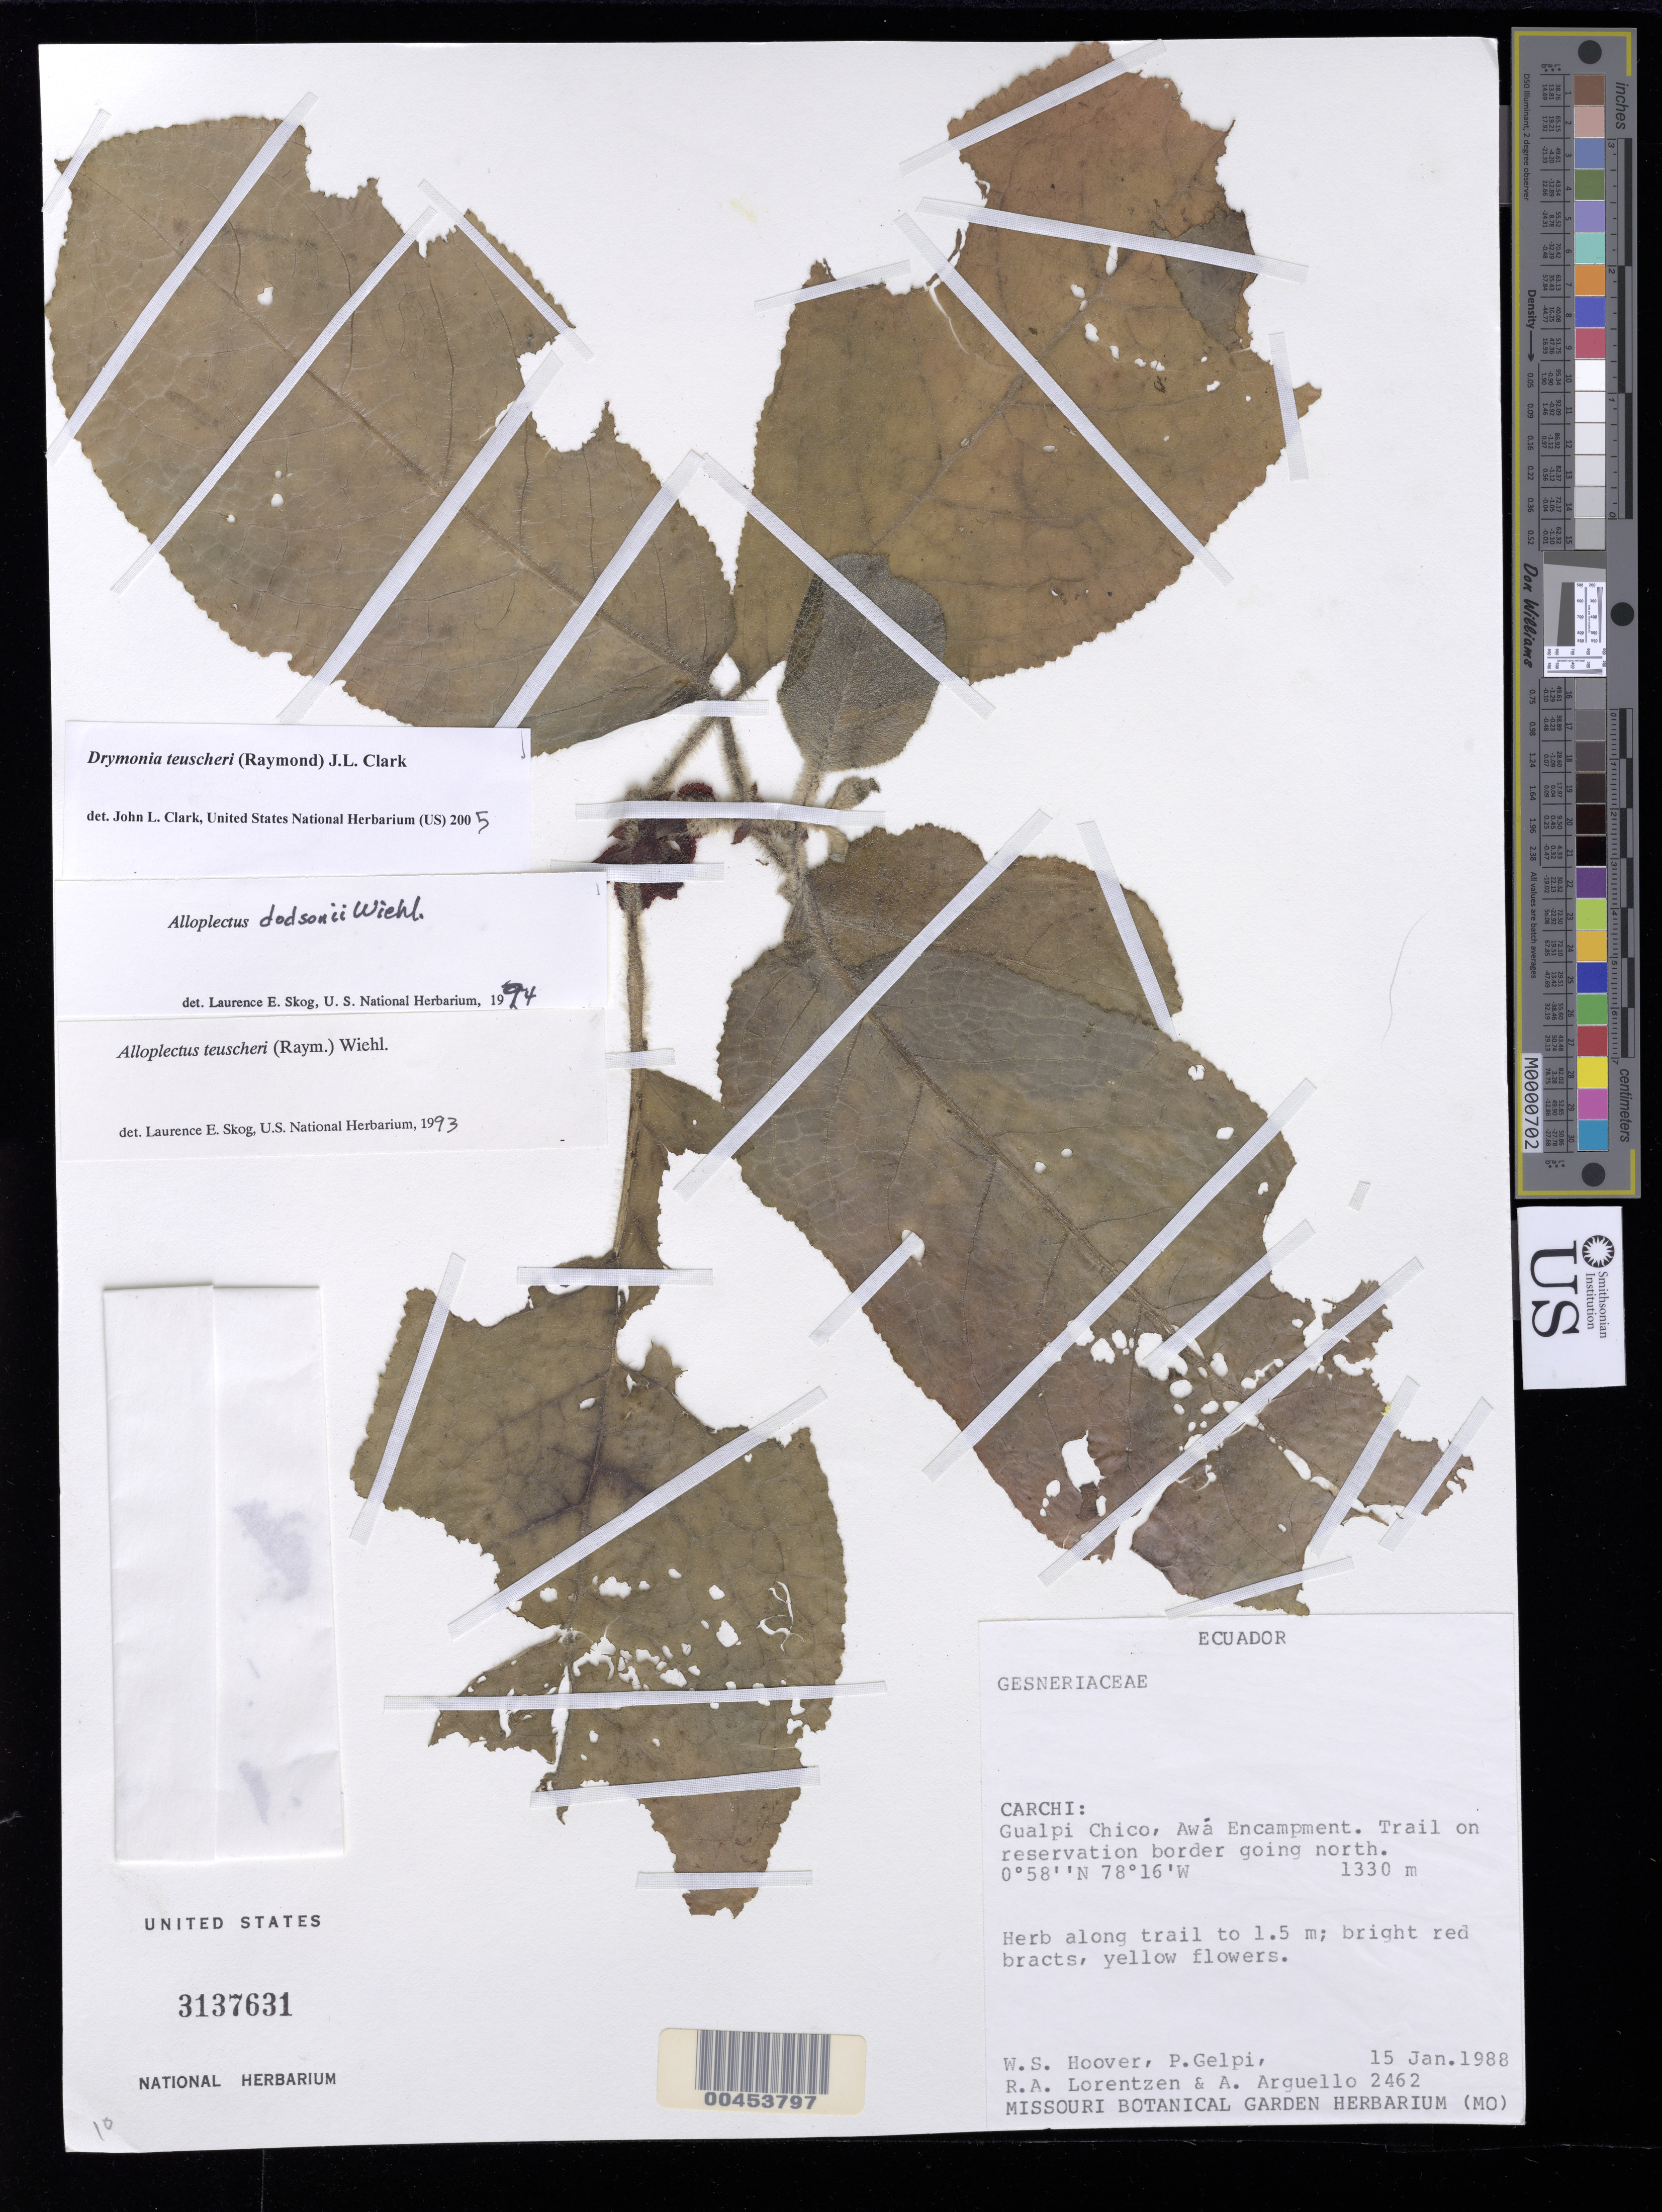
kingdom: Plantae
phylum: Tracheophyta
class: Magnoliopsida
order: Lamiales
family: Gesneriaceae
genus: Drymonia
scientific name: Drymonia teuscheri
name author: (Raymond) J.L. Clark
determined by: Clark, J. L., (SEL), The Marie Selby Botanical Garden (UNITED STATES)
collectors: W. S. Hoover, P. Gelpi, R. Lorentzen & A. Arguello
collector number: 2462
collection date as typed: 15 Jan 1988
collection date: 1988-01-15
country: Ecuador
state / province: Carchi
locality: Gualpi Chico, Awá Encampment; trail on reservation border going north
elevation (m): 1330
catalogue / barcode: US 3137631